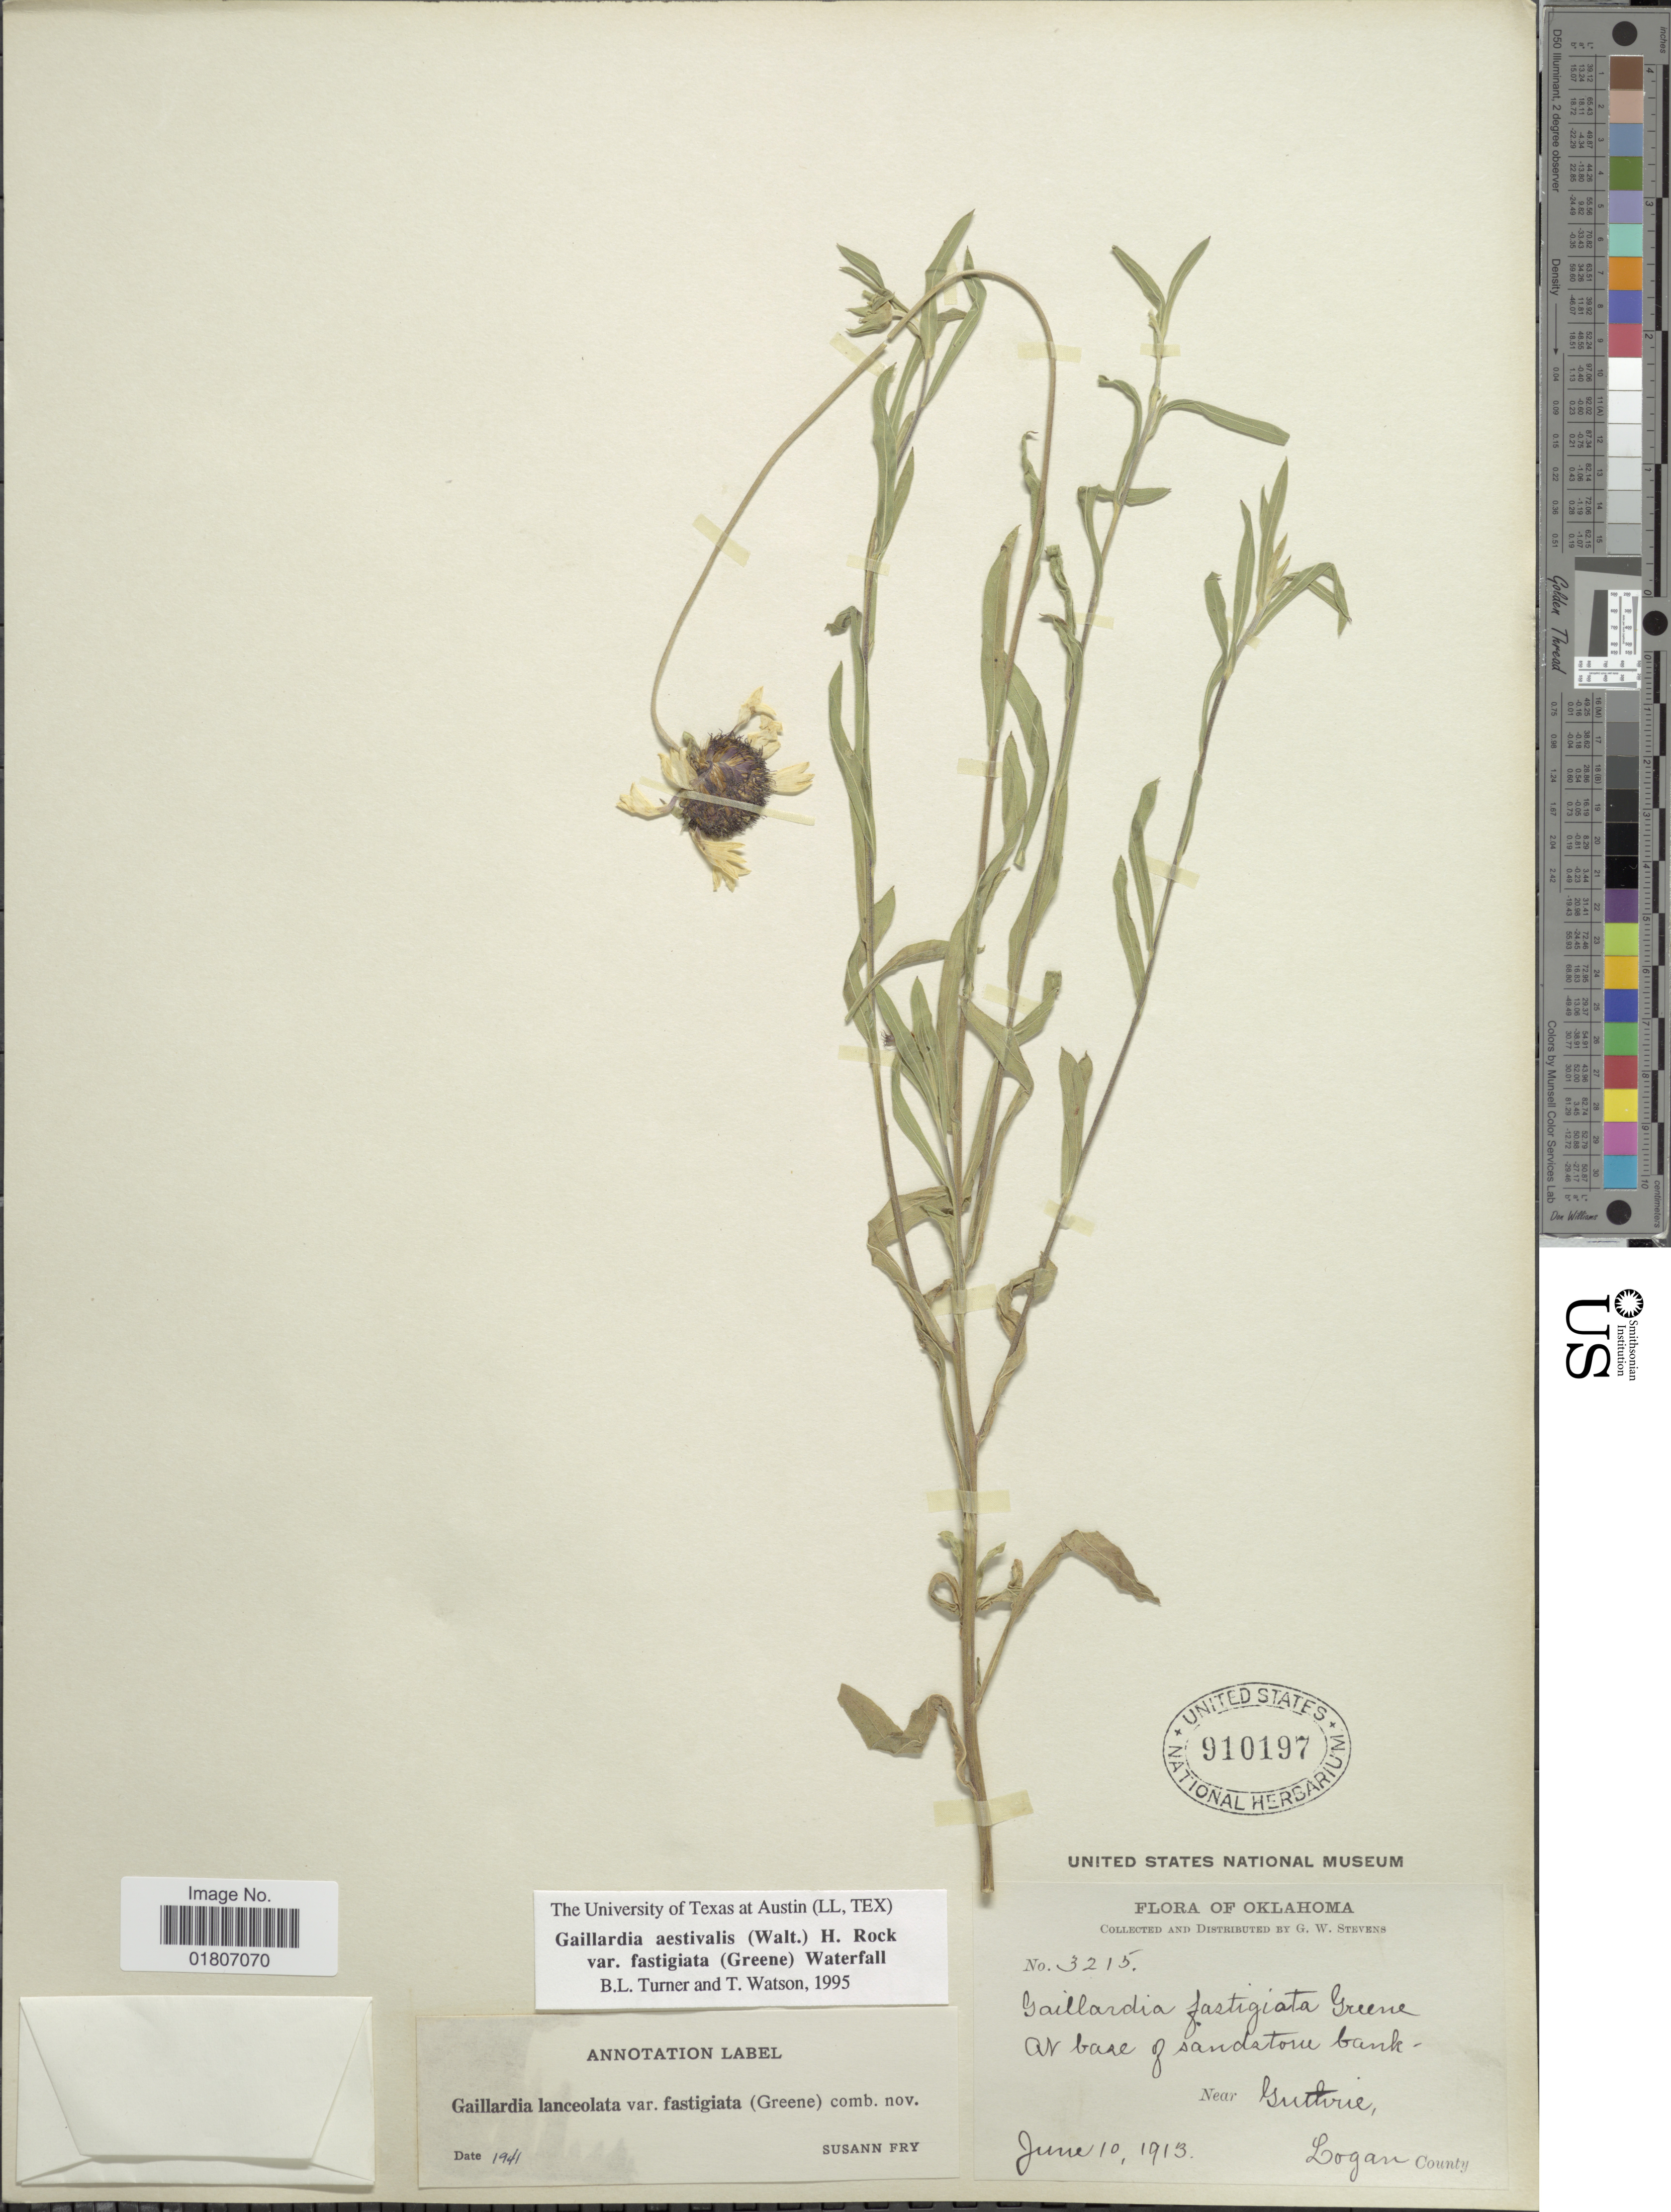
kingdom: Plantae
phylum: Tracheophyta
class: Magnoliopsida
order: Asterales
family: Asteraceae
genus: Gaillardia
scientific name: Gaillardia aestivalis var. fastigiata (indet)?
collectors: G. W. Stevens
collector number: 3215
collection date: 1913-06-10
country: United States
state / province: Oklahoma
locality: Near Guthrie, Logan County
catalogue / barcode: US 910197